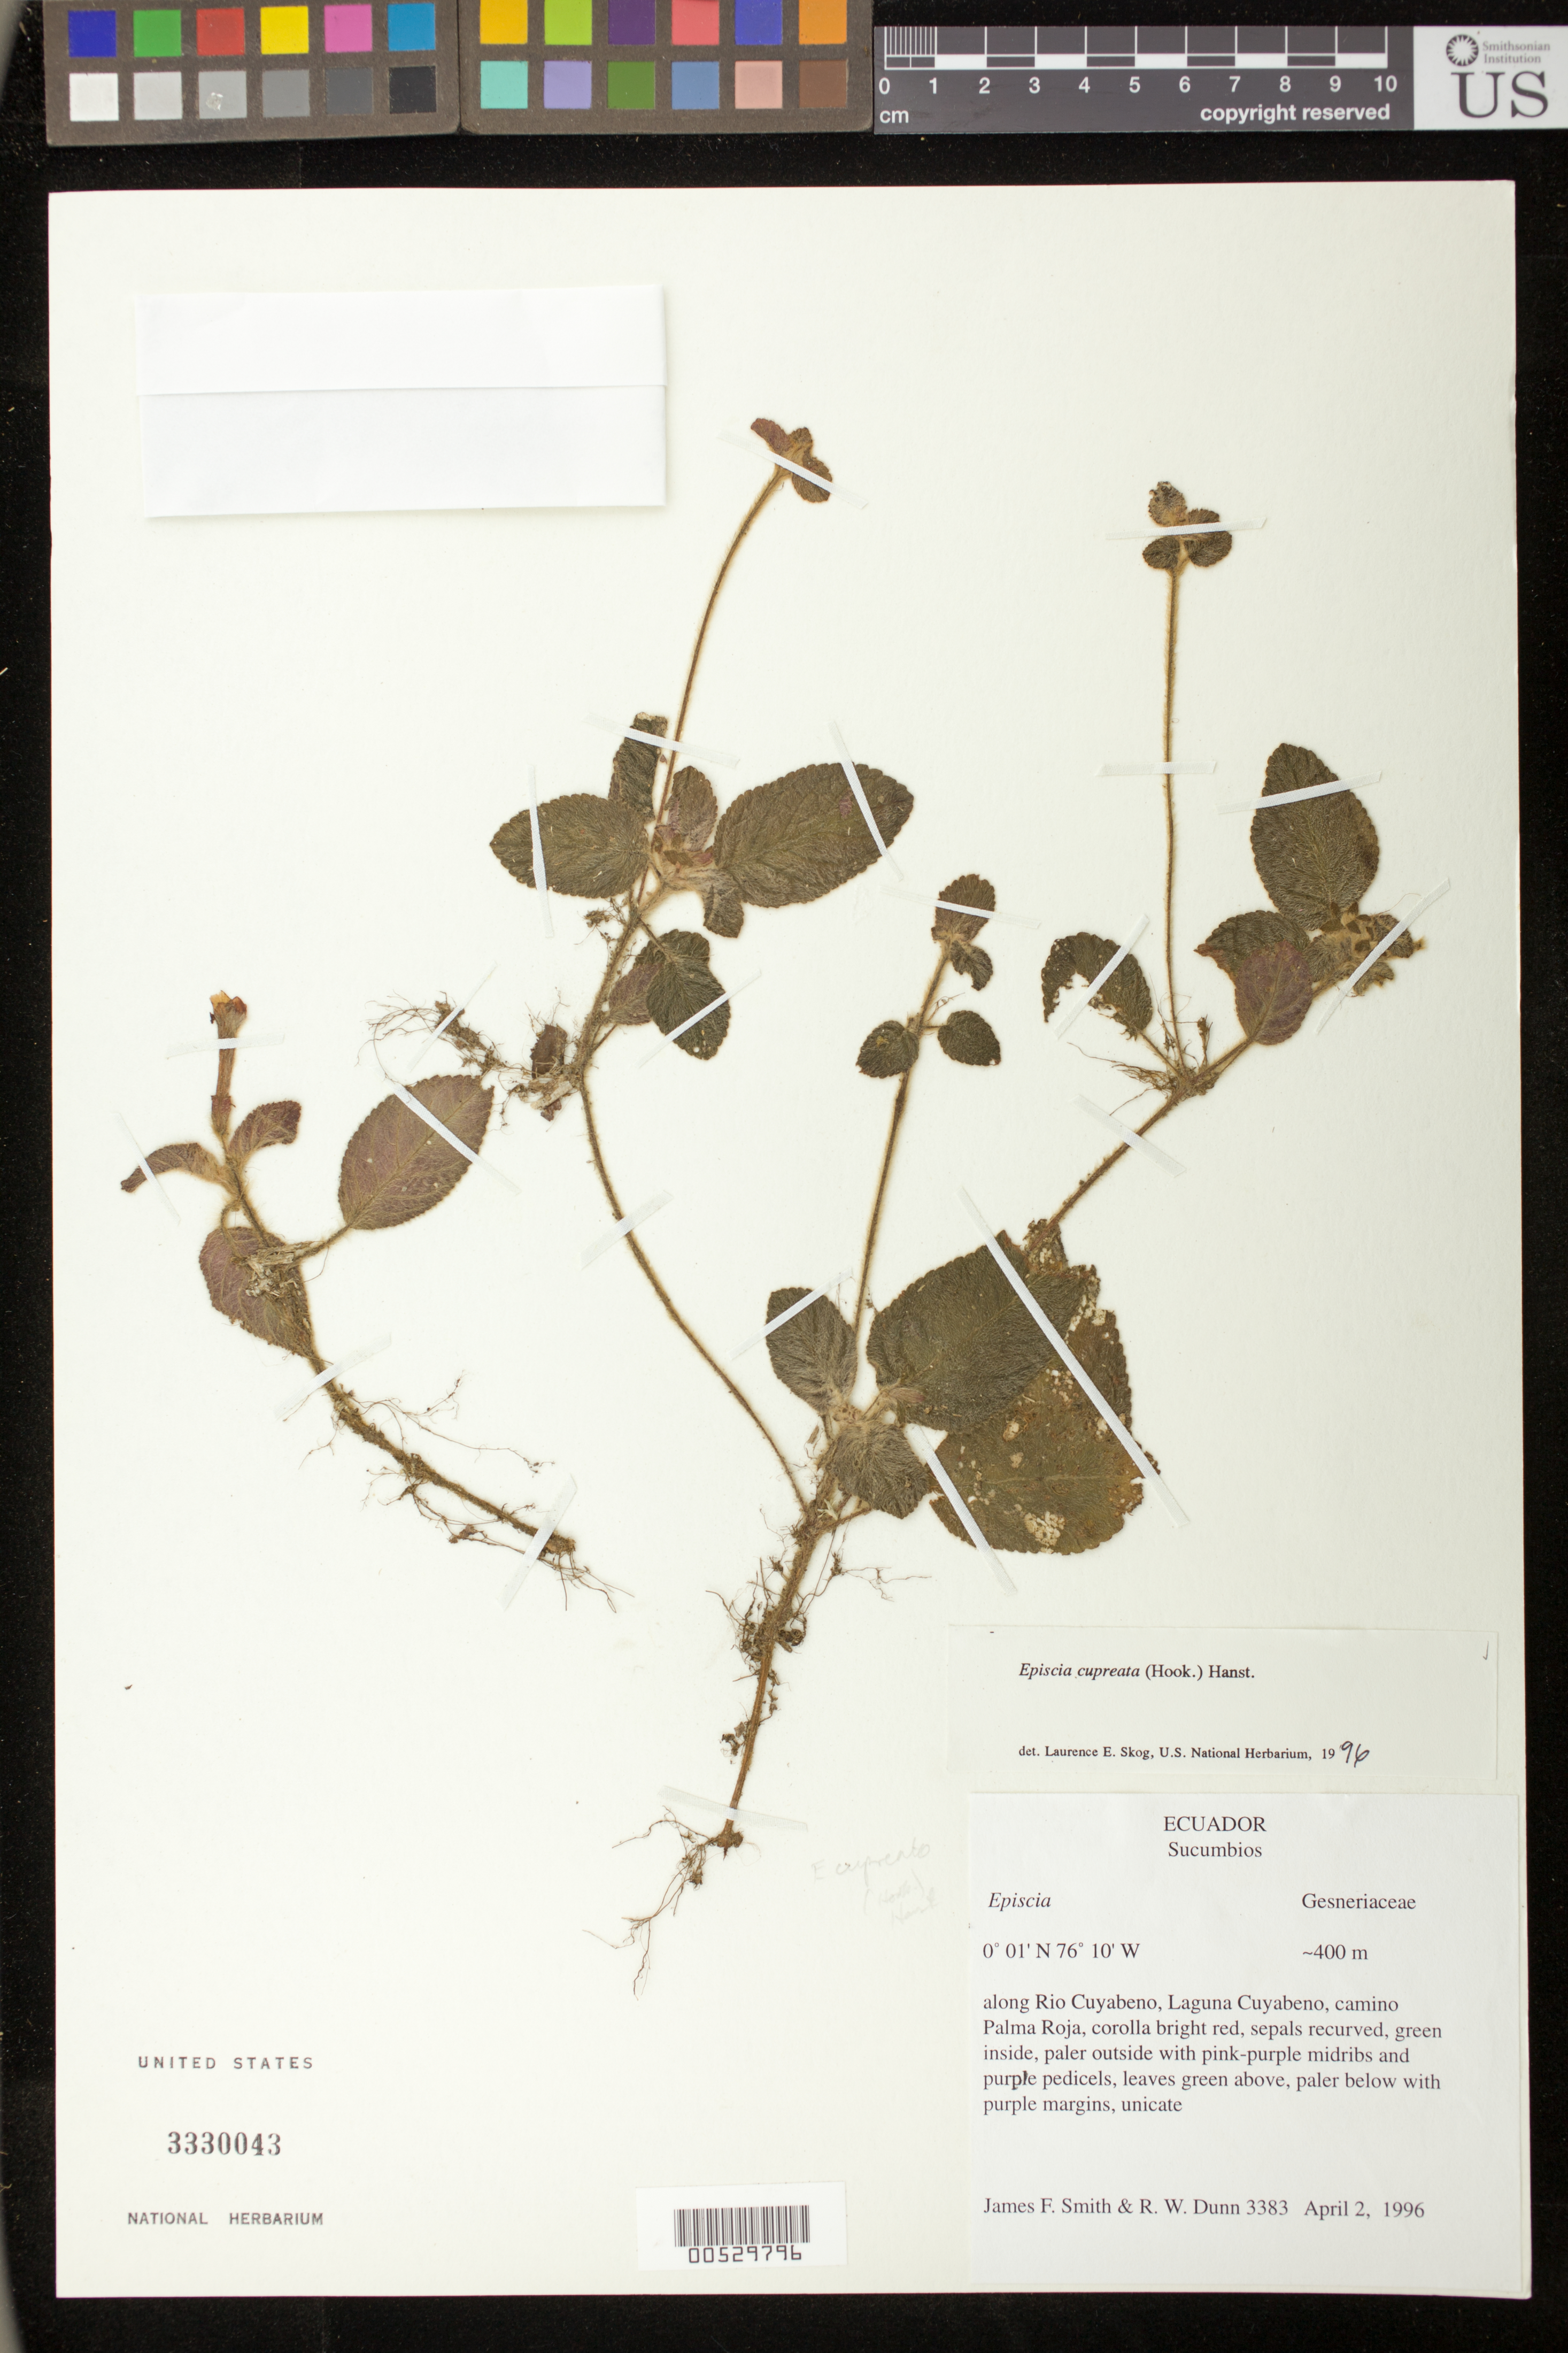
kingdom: Plantae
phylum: Tracheophyta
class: Magnoliopsida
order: Lamiales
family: Gesneriaceae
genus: Episcia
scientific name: Episcia cupreata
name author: (Hook.) Hanst.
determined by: Skog, Laurence E.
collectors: J. Smith & R. Dunn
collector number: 3383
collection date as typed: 02 Apr 1996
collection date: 1996-04-02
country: Ecuador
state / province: Sucumbíos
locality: Along Rio Cuyabeno, Laguna Cuyabeno, camino Palma Roja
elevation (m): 400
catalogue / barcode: US 3330043